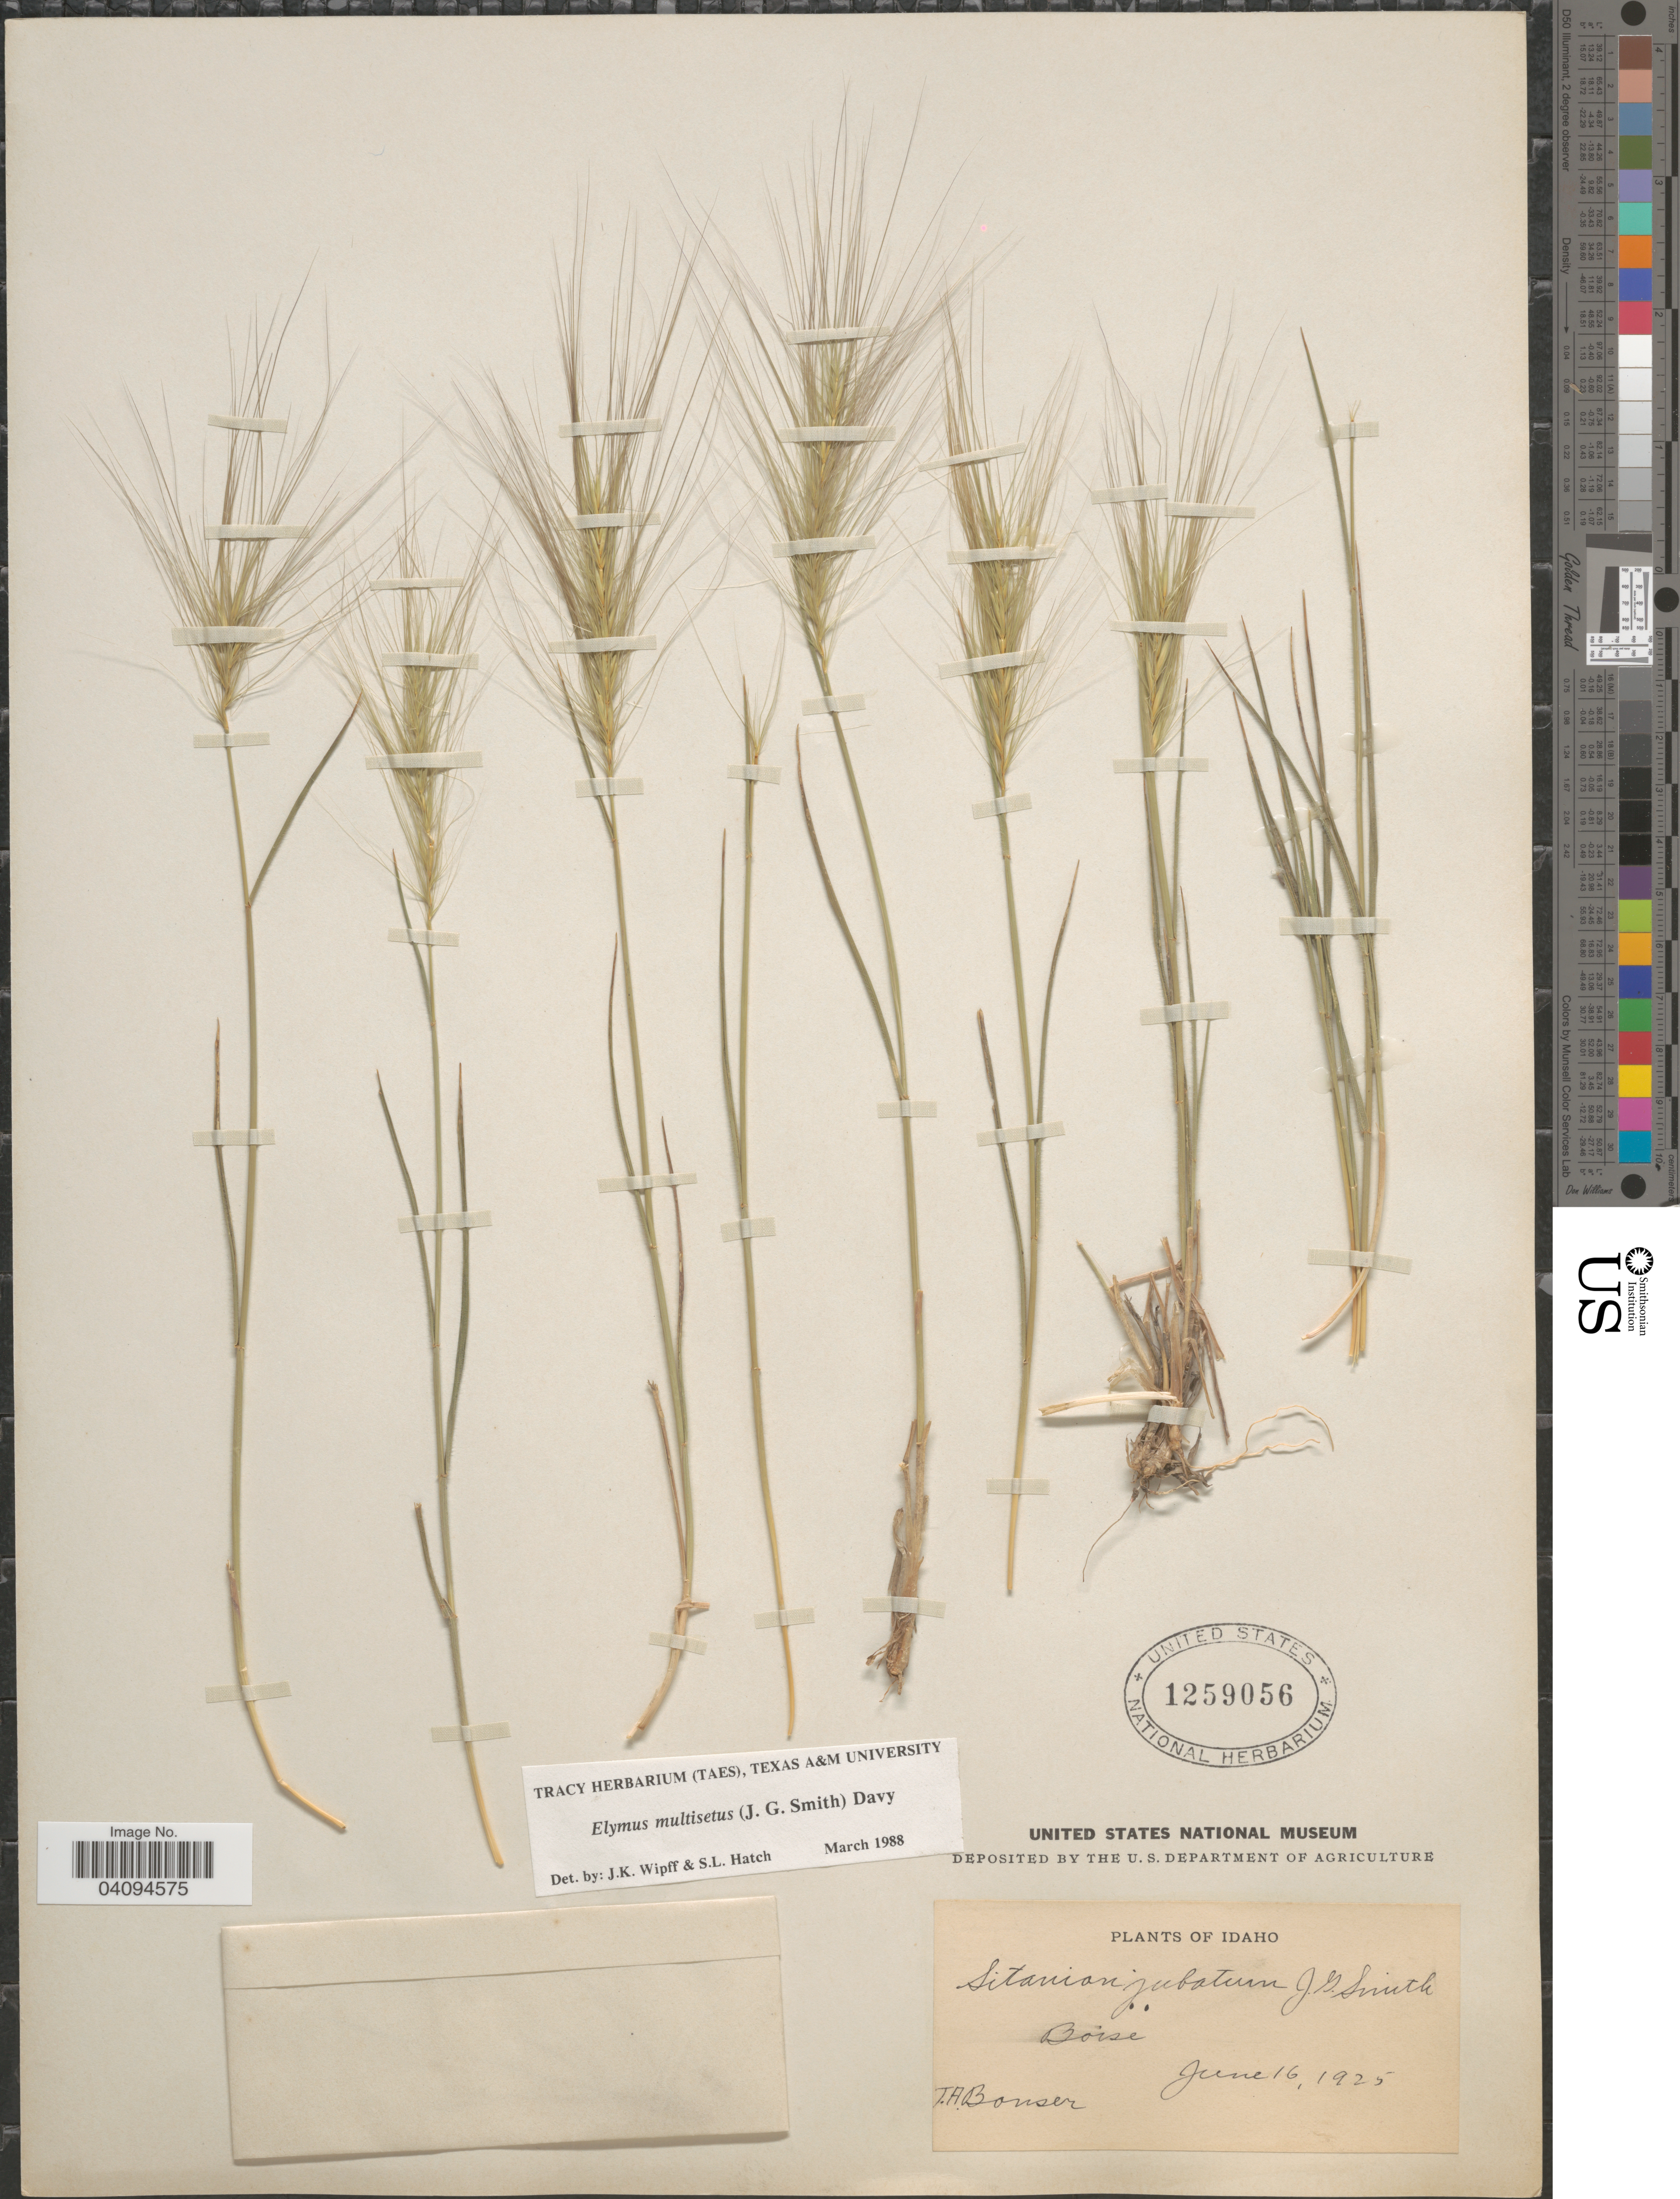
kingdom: Plantae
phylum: Tracheophyta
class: Liliopsida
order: Poales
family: Poaceae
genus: Elymus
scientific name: Elymus multisetus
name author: (J.G. Sm.) Burtt Davy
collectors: T. Bonser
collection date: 1925-06-16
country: United States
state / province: Idaho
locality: Boise.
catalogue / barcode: US 1259056